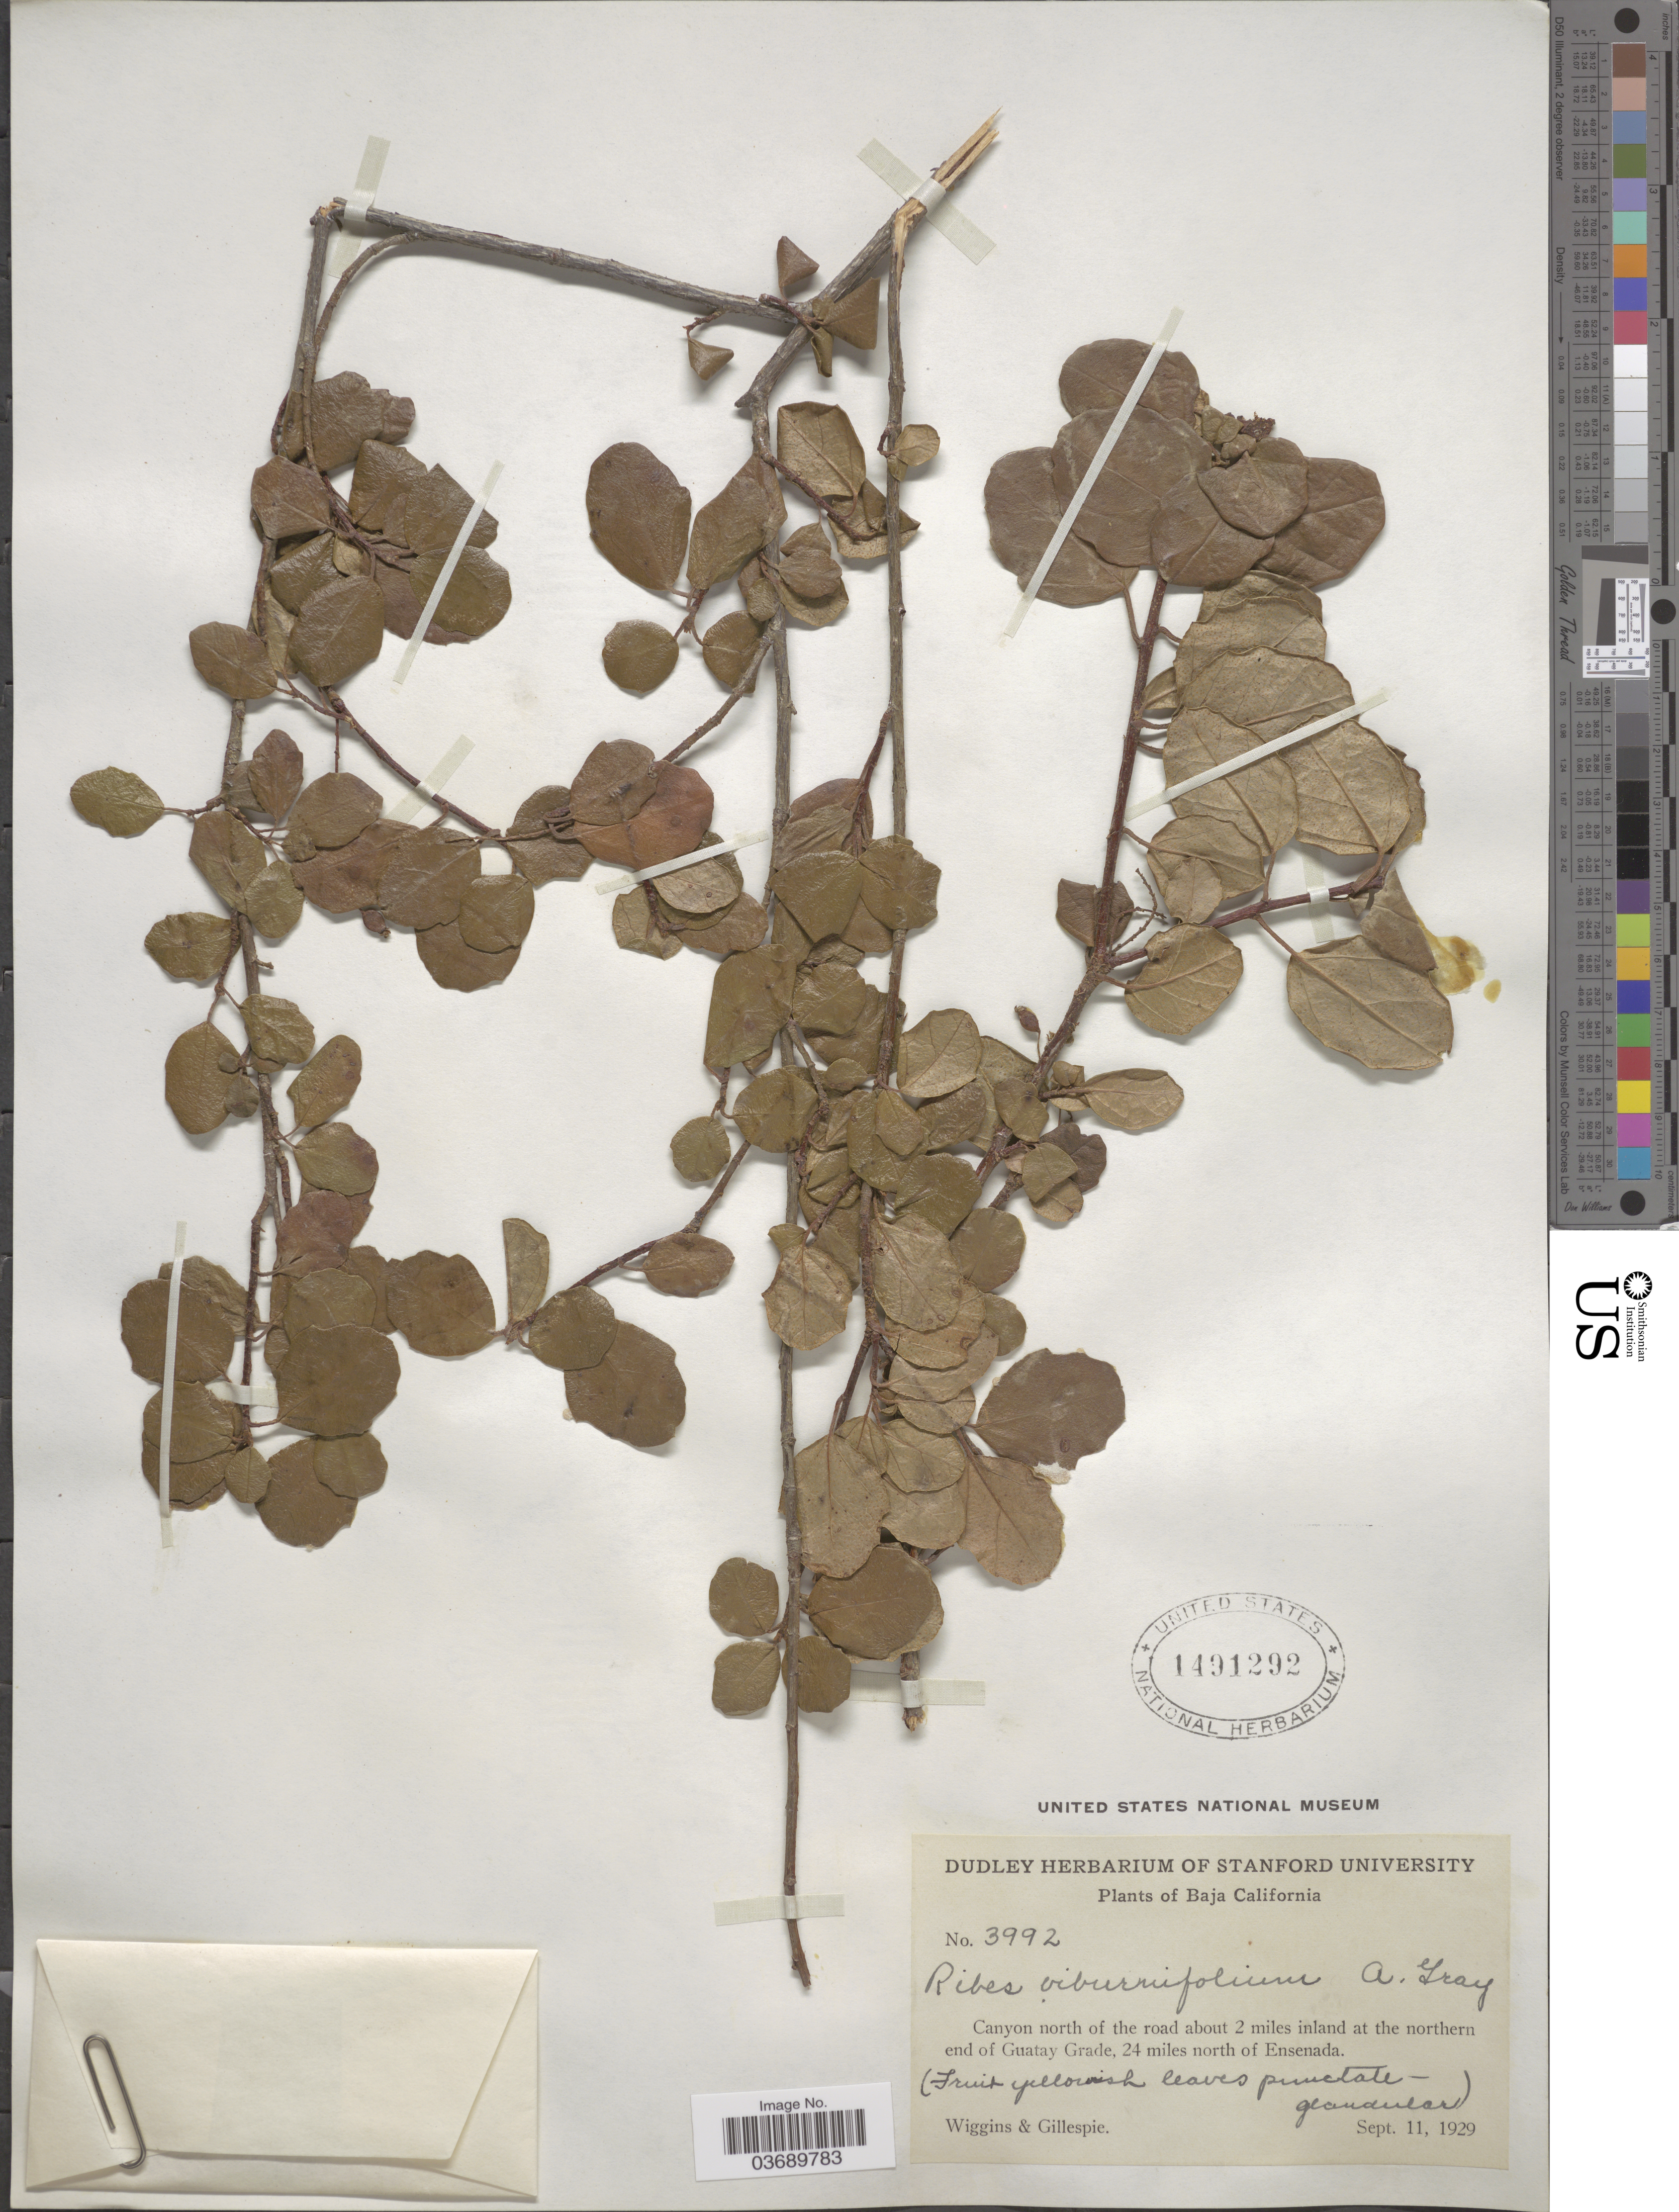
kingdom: Plantae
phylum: Tracheophyta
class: Magnoliopsida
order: Saxifragales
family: Grossulariaceae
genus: Ribes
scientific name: Ribes viburnifolium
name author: A. Gray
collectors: -- Wiggins & -- Gillespie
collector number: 3992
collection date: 1929-09-11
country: Mexico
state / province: Baja California Norte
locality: Canyon north of the road about 2 miles inland at the norhern end of Guatay Grade, 24 miles north of Ensenada.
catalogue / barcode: US 1491292